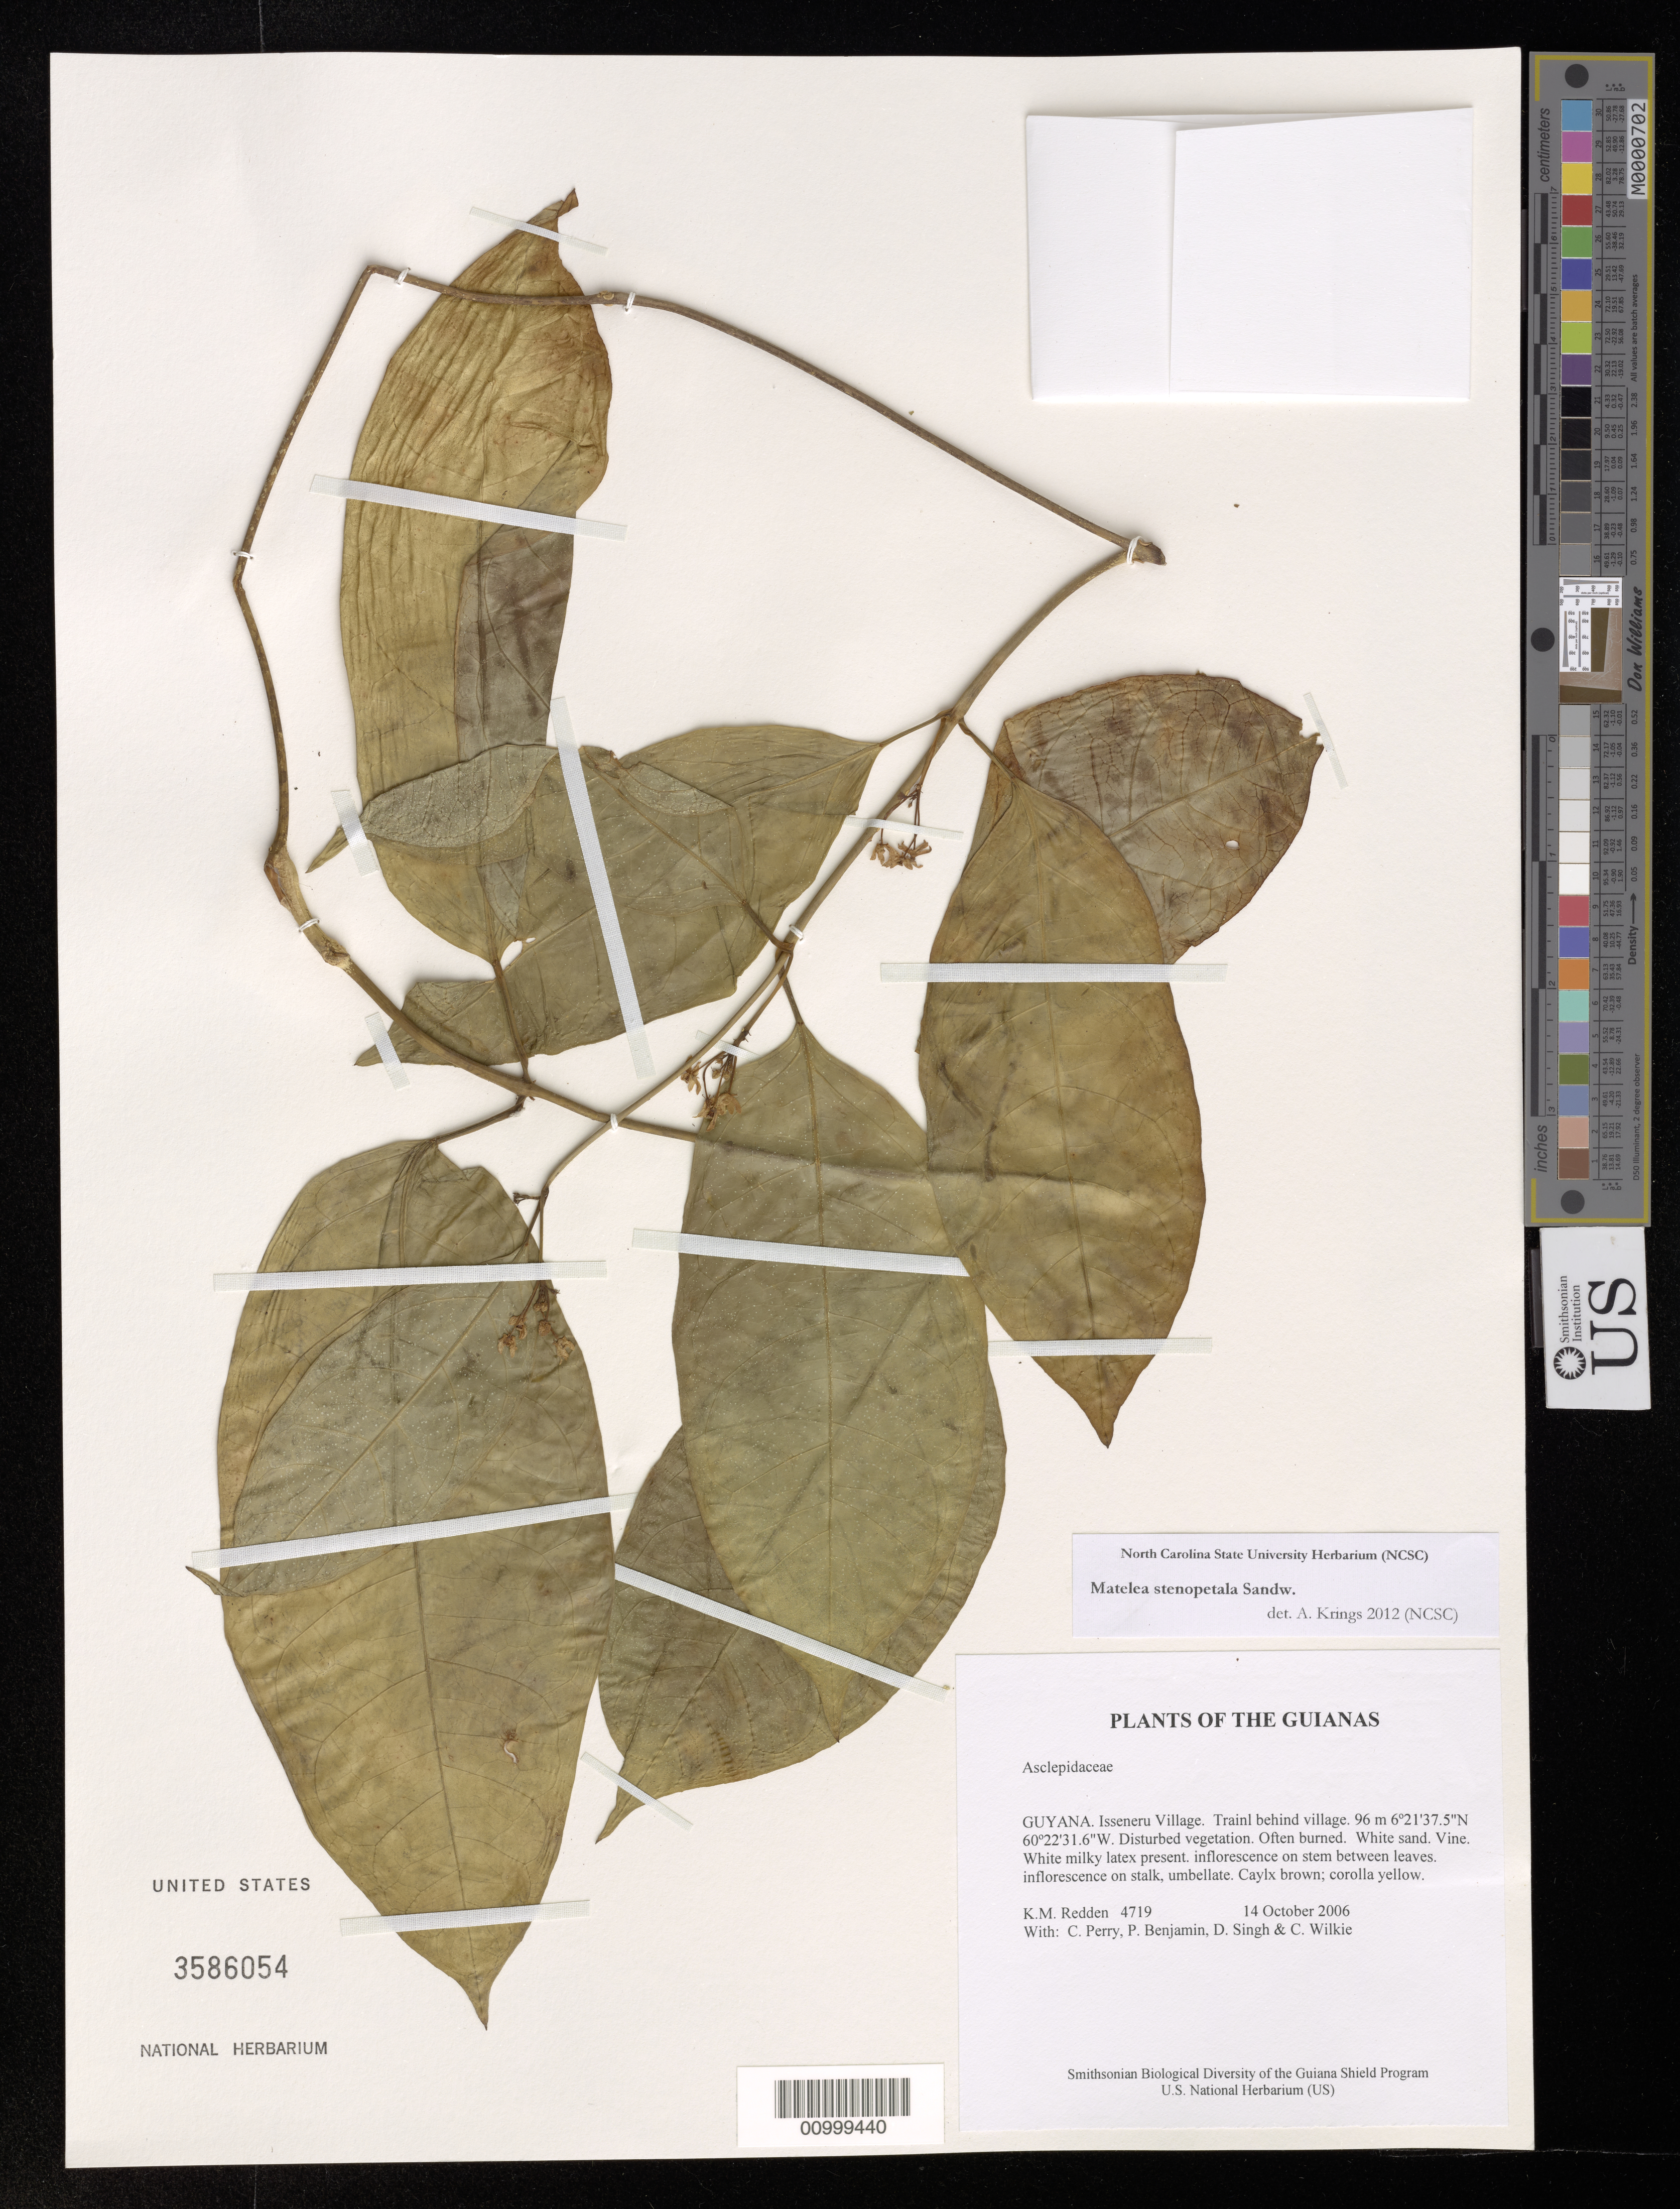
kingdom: Plantae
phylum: Tracheophyta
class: Magnoliopsida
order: Gentianales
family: Apocynaceae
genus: Matelea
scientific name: Matelea stenopetala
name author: Sandwith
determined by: Allen, W. C., (UNITED STATES)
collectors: K. M. Redden, C. Perry, P. Benjamin, D. Singh & C. Wilkie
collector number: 4719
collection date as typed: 14 October 2006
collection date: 2006-10-14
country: Guyana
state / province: Cuyuni-Mazaruni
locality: Isseneru Village. Trail behind village.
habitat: Disturbed vegetation. Often burned. White sand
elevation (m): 96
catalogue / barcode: US 3586054